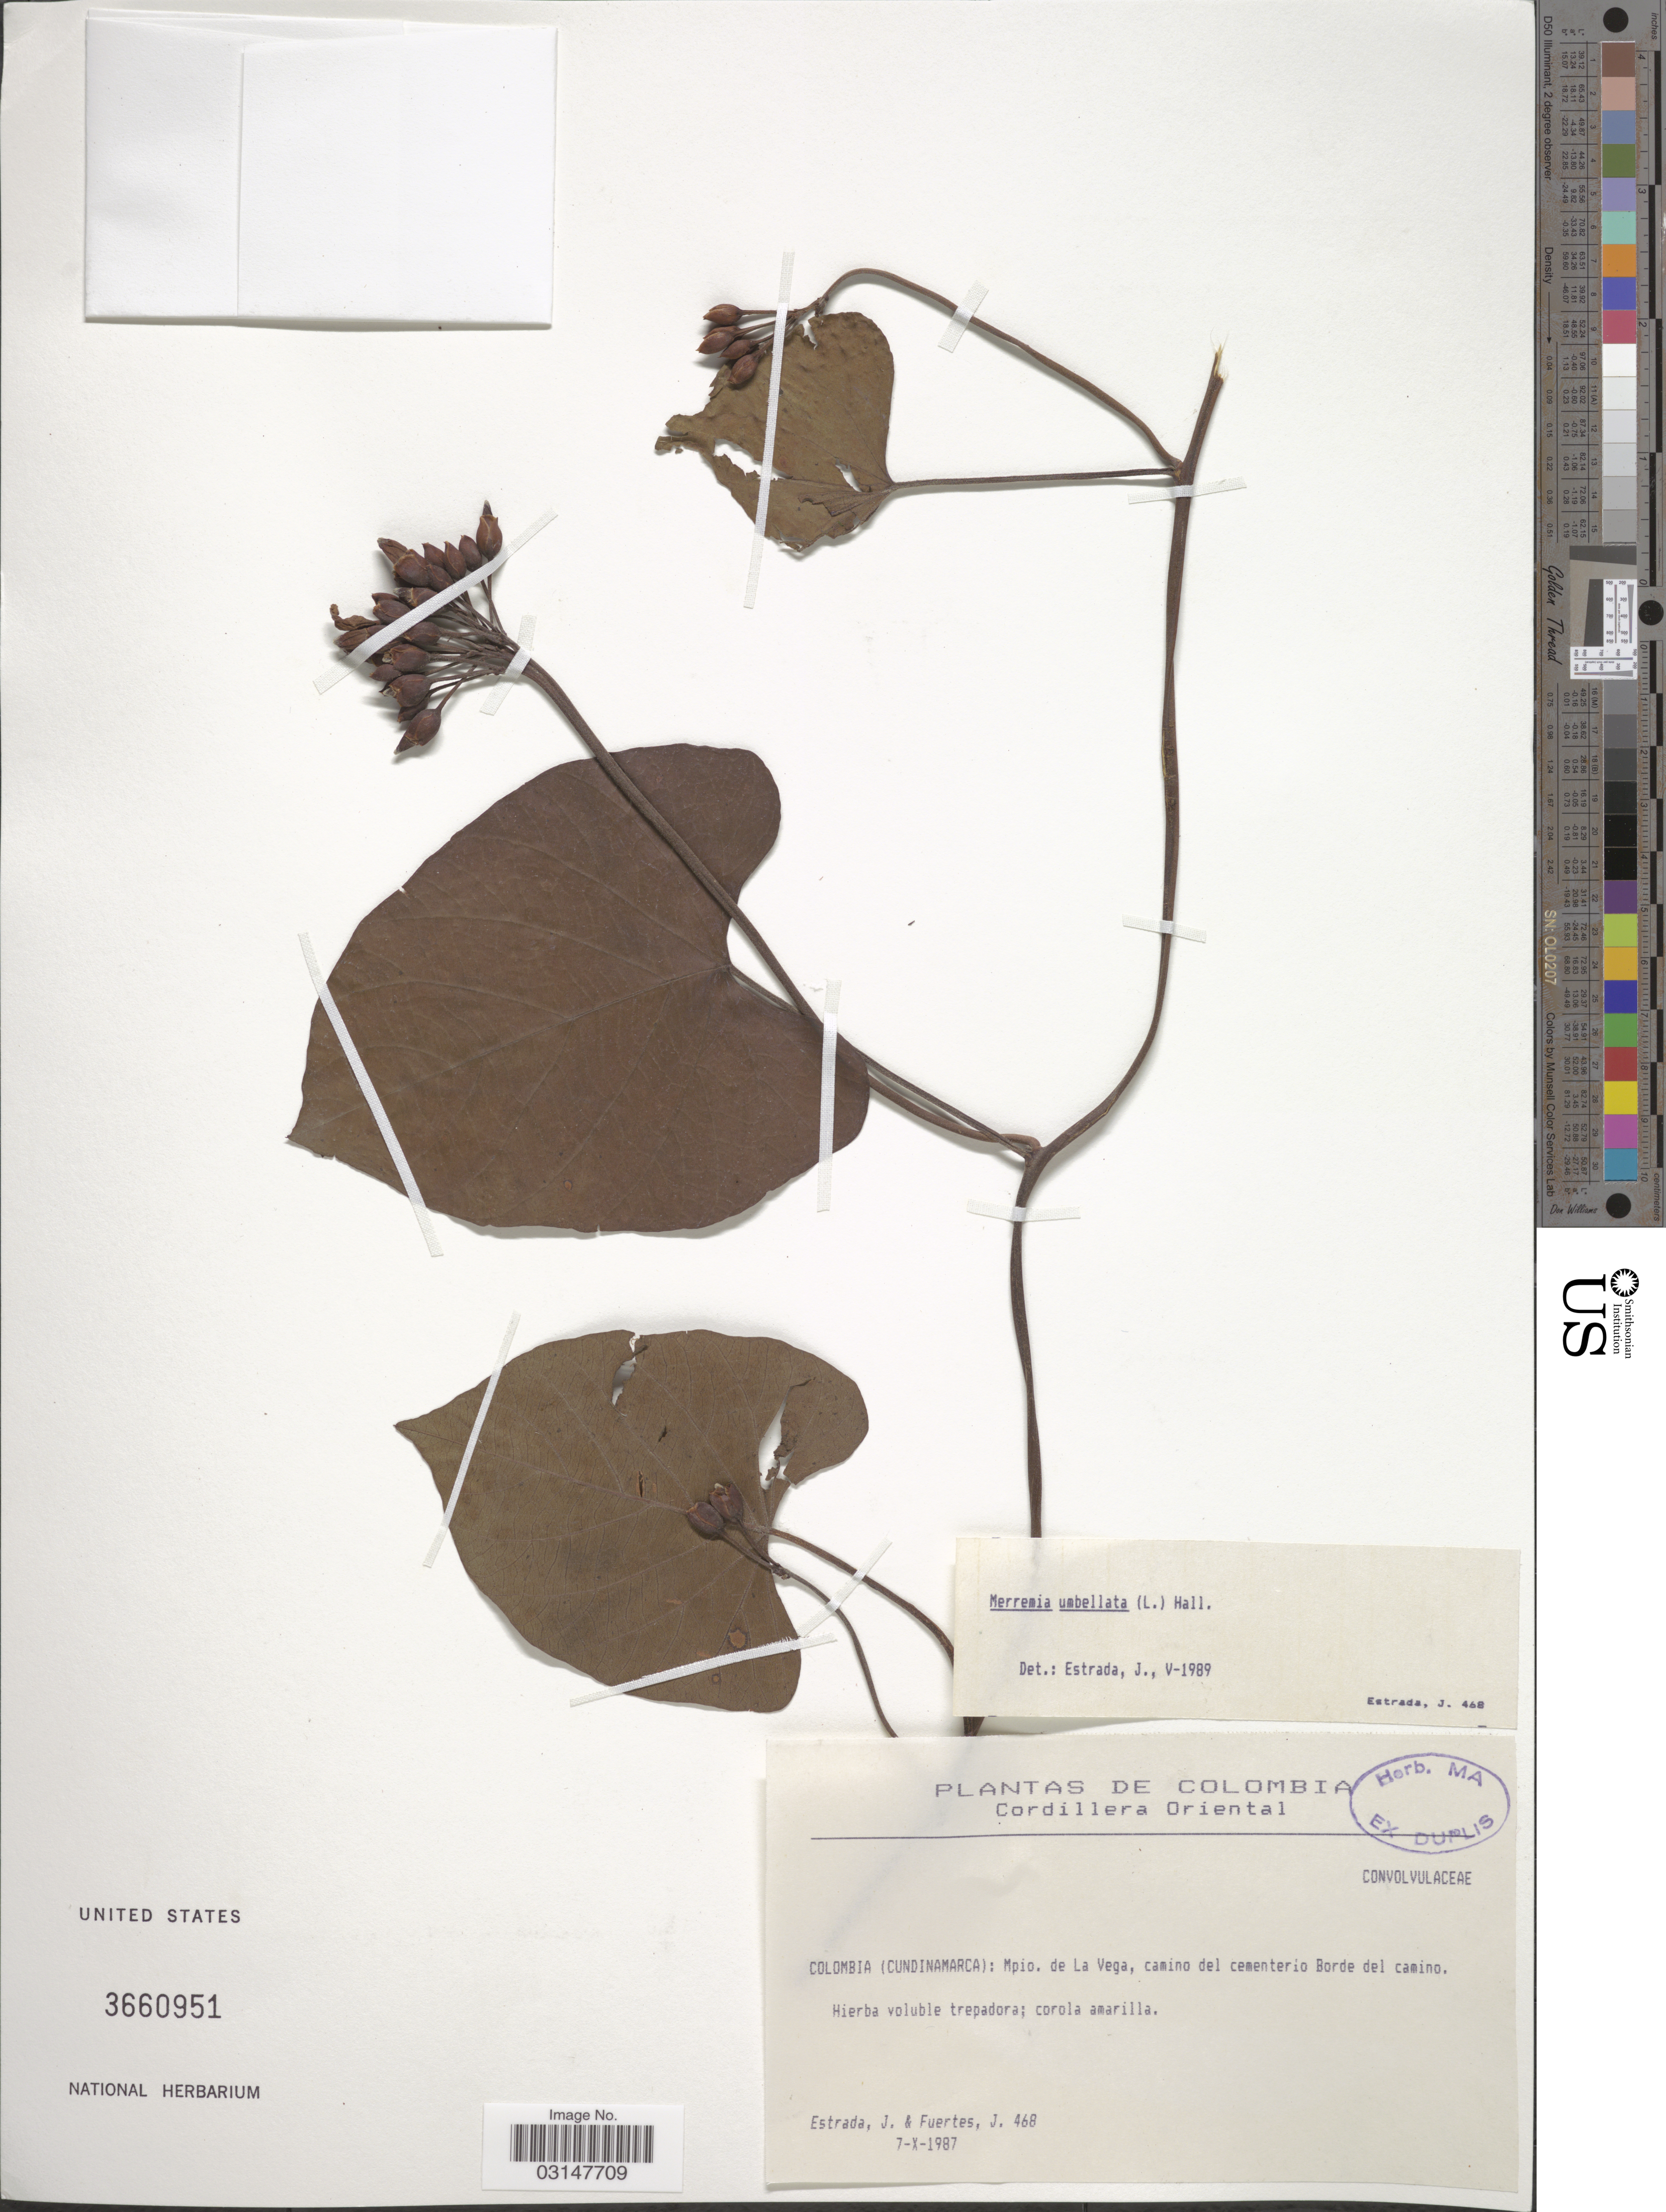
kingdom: Plantae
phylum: Tracheophyta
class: Magnoliopsida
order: Solanales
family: Convolvulaceae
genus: Camonea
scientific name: Camonea umbellata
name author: (L.) A. R. Simões & Staples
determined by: Strong, Mark T., (BOT), Smithsonian Institution - National Museum of Natural History (UNITED STATES)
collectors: J. Estrada & J. Fuertes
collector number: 468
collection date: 1987-10-07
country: Colombia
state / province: Cundinamarca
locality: Cordillera Oriental. Mpio. de La Vega, camino del cementerio Borde del camino.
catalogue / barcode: US 3660951